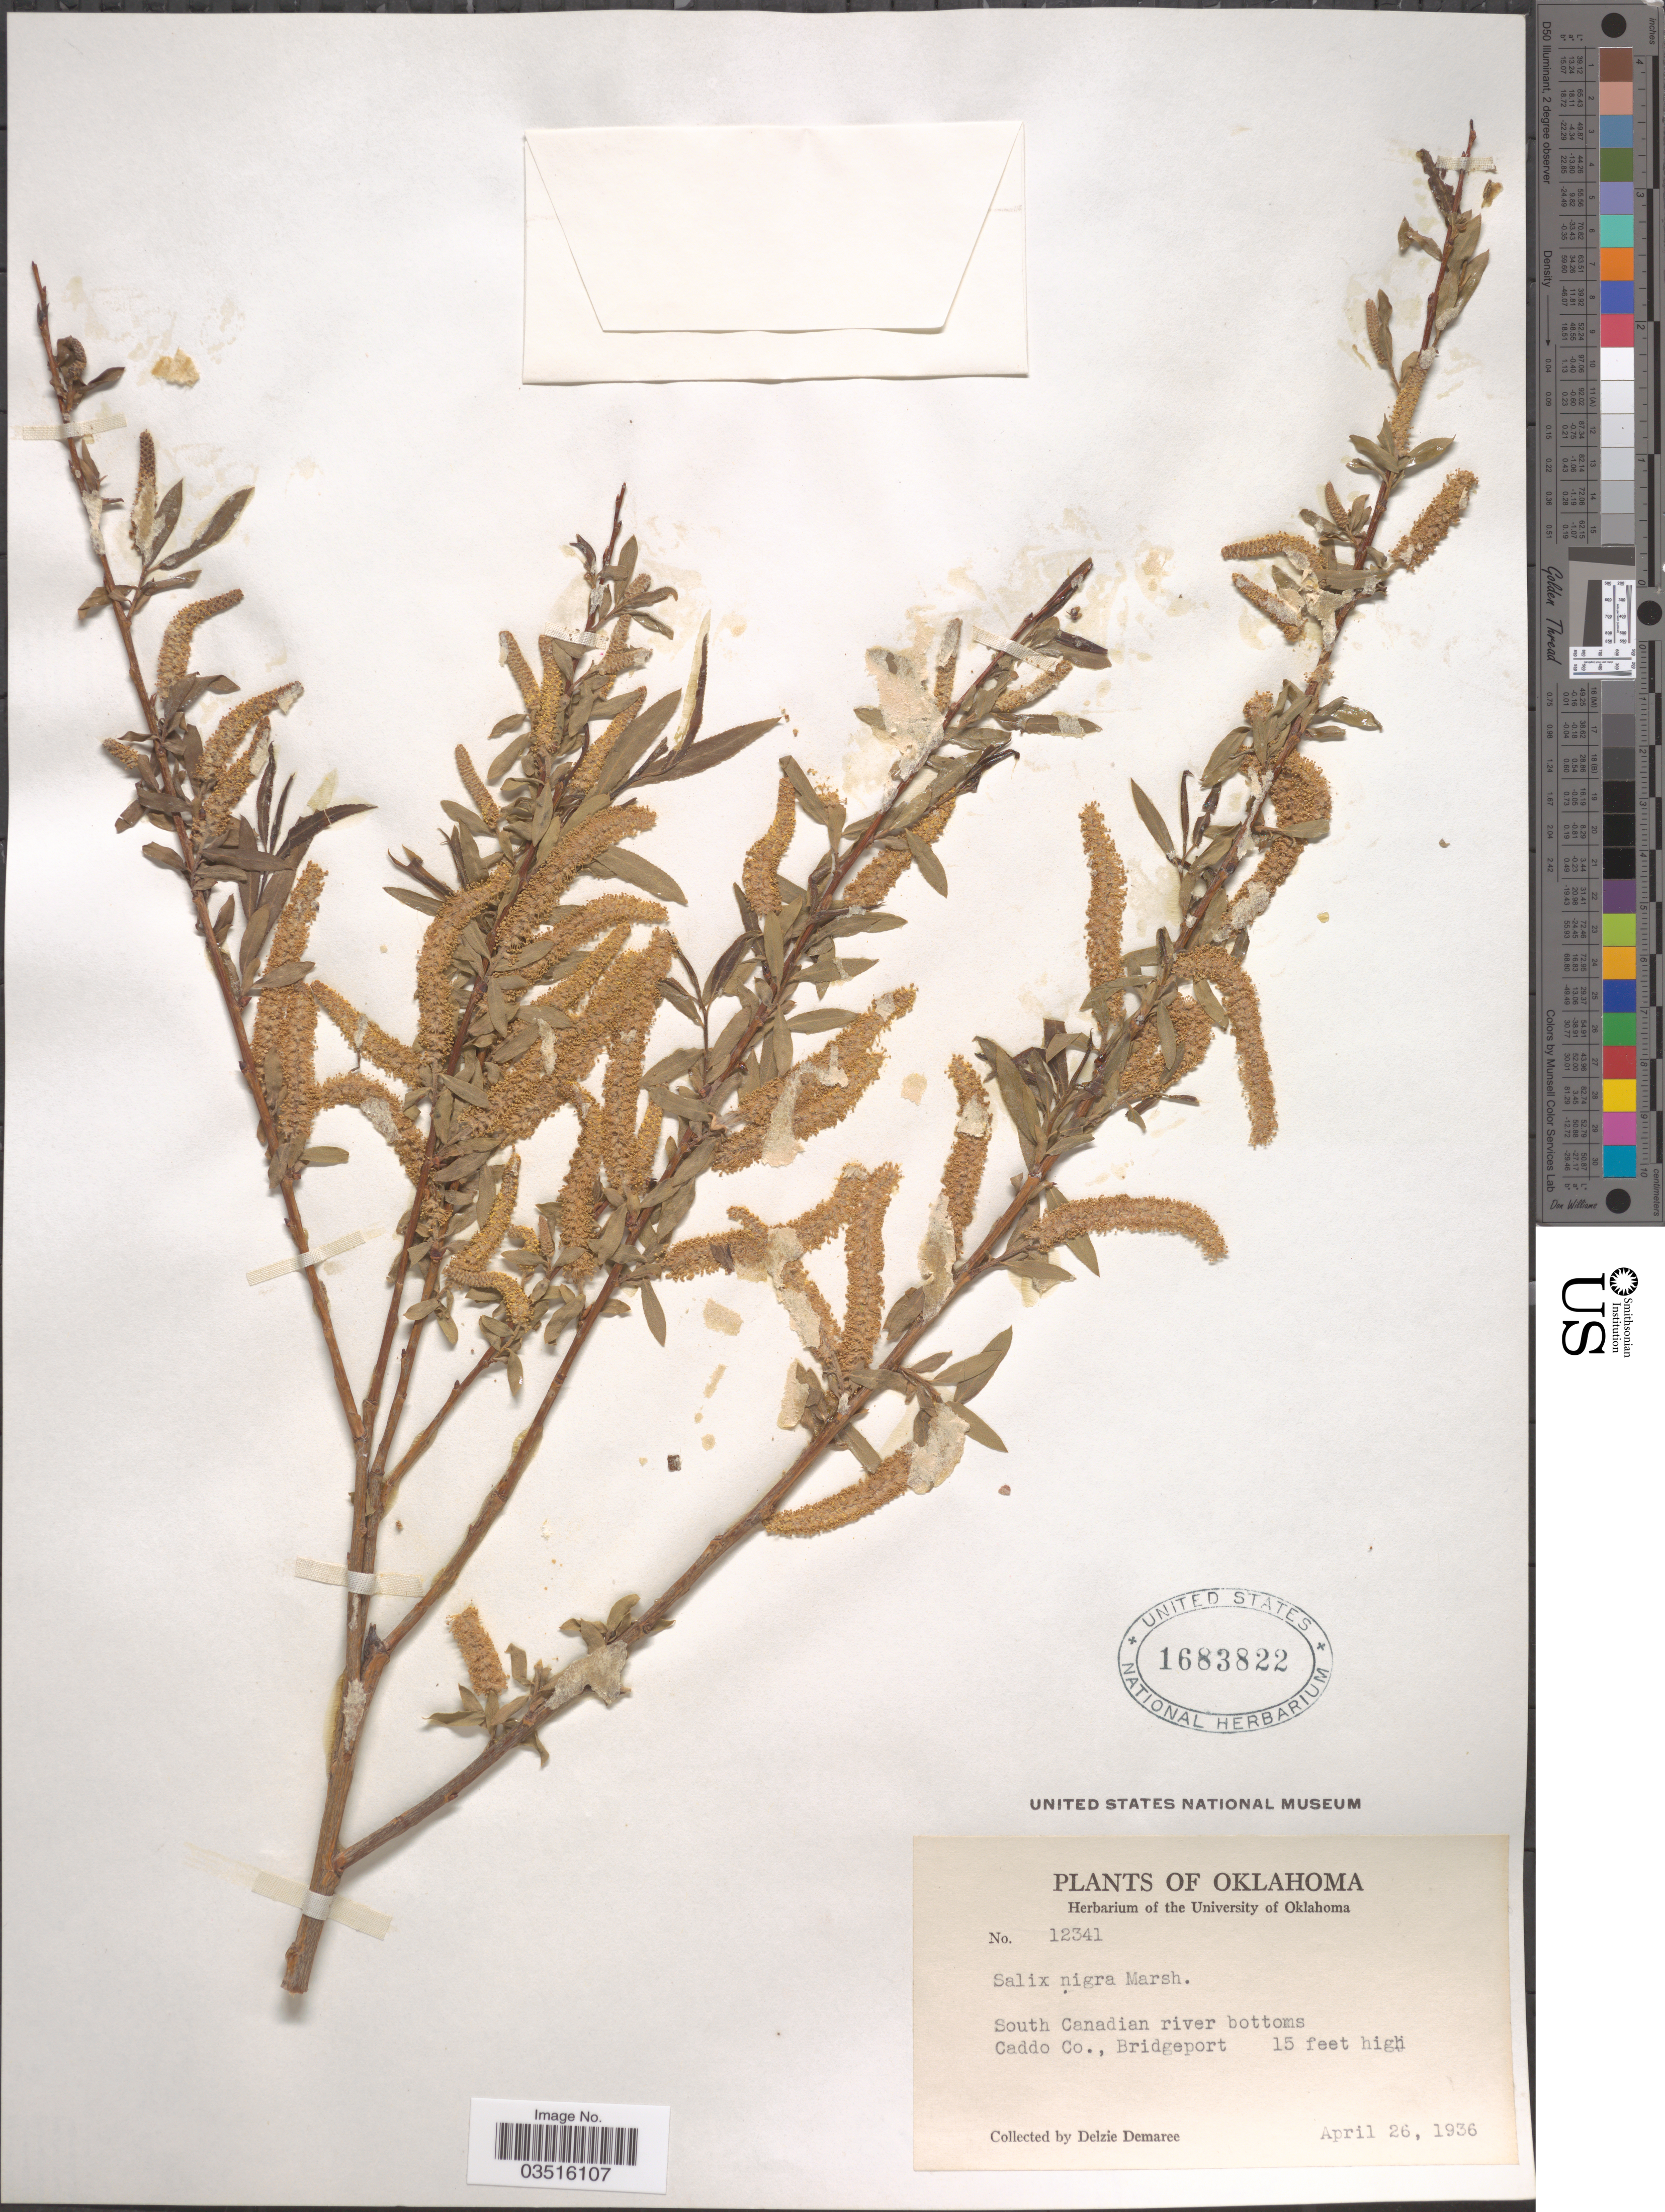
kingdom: Plantae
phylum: Tracheophyta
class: Magnoliopsida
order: Malpighiales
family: Salicaceae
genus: Salix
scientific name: Salix nigra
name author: Marshall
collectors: D. Demaree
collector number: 12341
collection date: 1936-04-26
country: United States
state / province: Oklahoma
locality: South Canadian river bottoms Caddo Co., Bridgeport.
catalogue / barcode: US 1683822